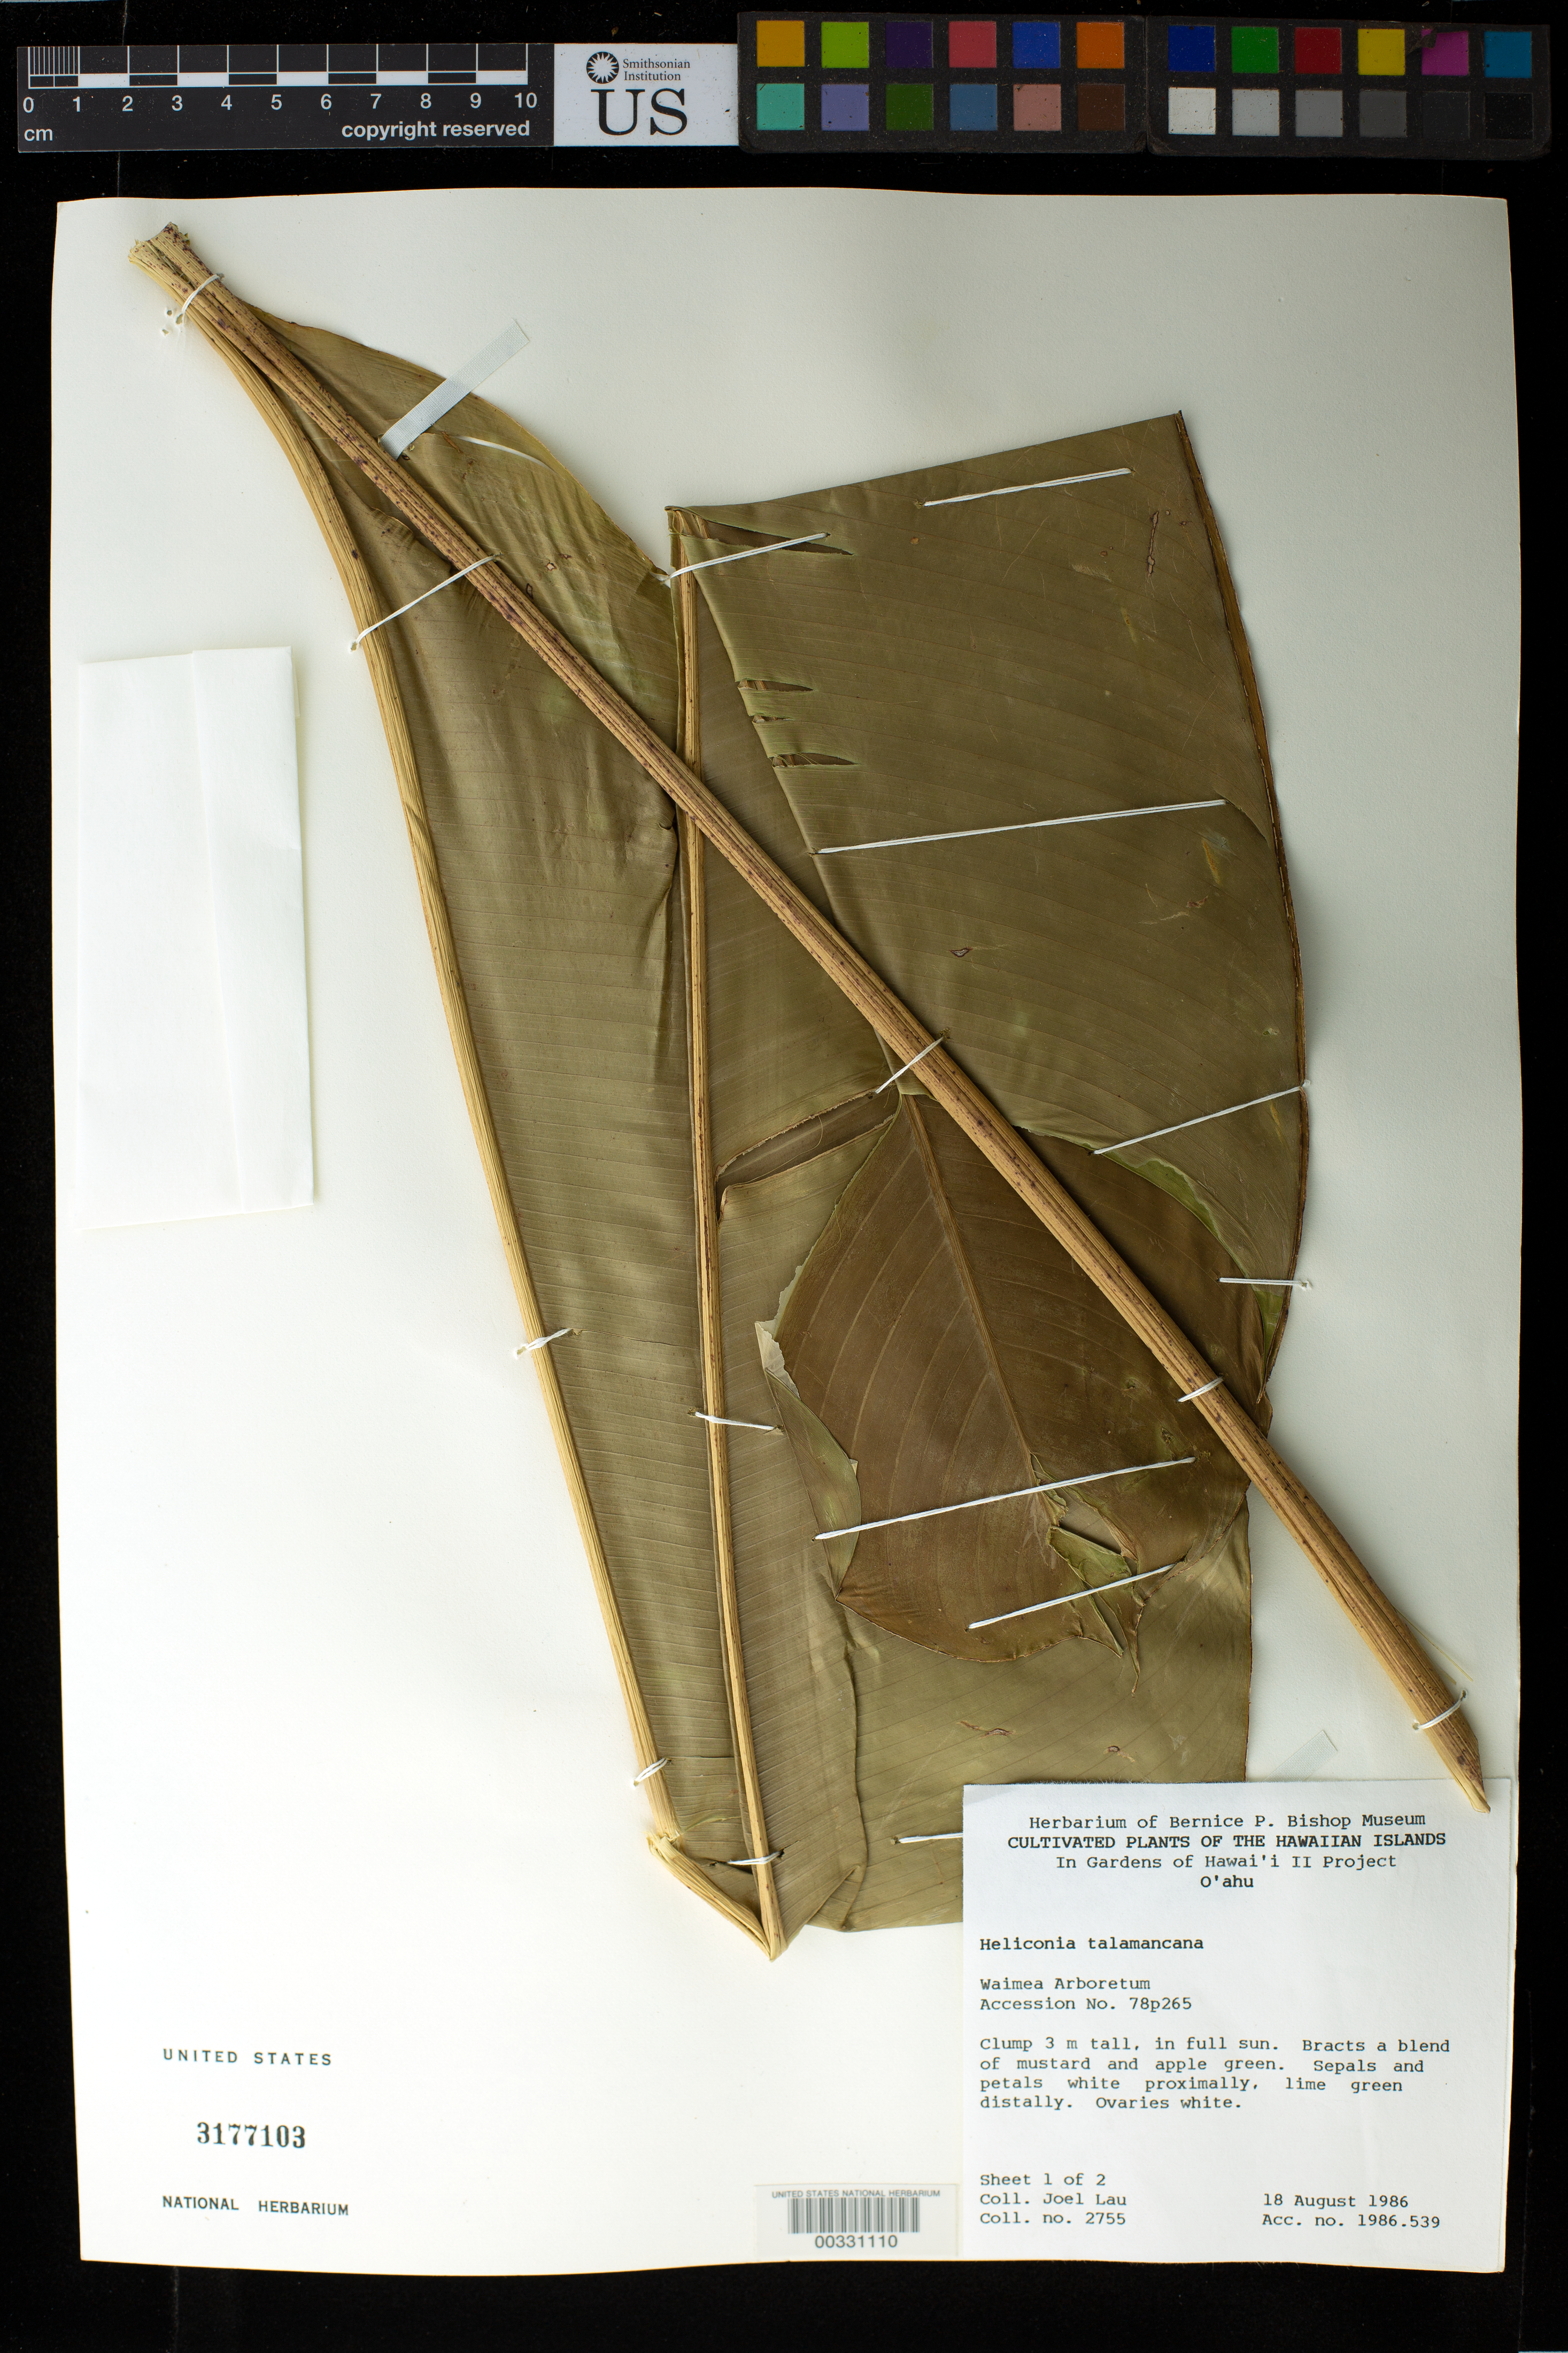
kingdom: Plantae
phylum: Tracheophyta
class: Liliopsida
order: Zingiberales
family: Heliconiaceae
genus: Heliconia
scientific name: Heliconia talamancana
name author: G.S. Daniels & F.G. Stiles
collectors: J. Lau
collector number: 2755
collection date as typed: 18 Aug 1986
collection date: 1986-08-18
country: United States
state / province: Florida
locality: Southern Florida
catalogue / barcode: US 3177103